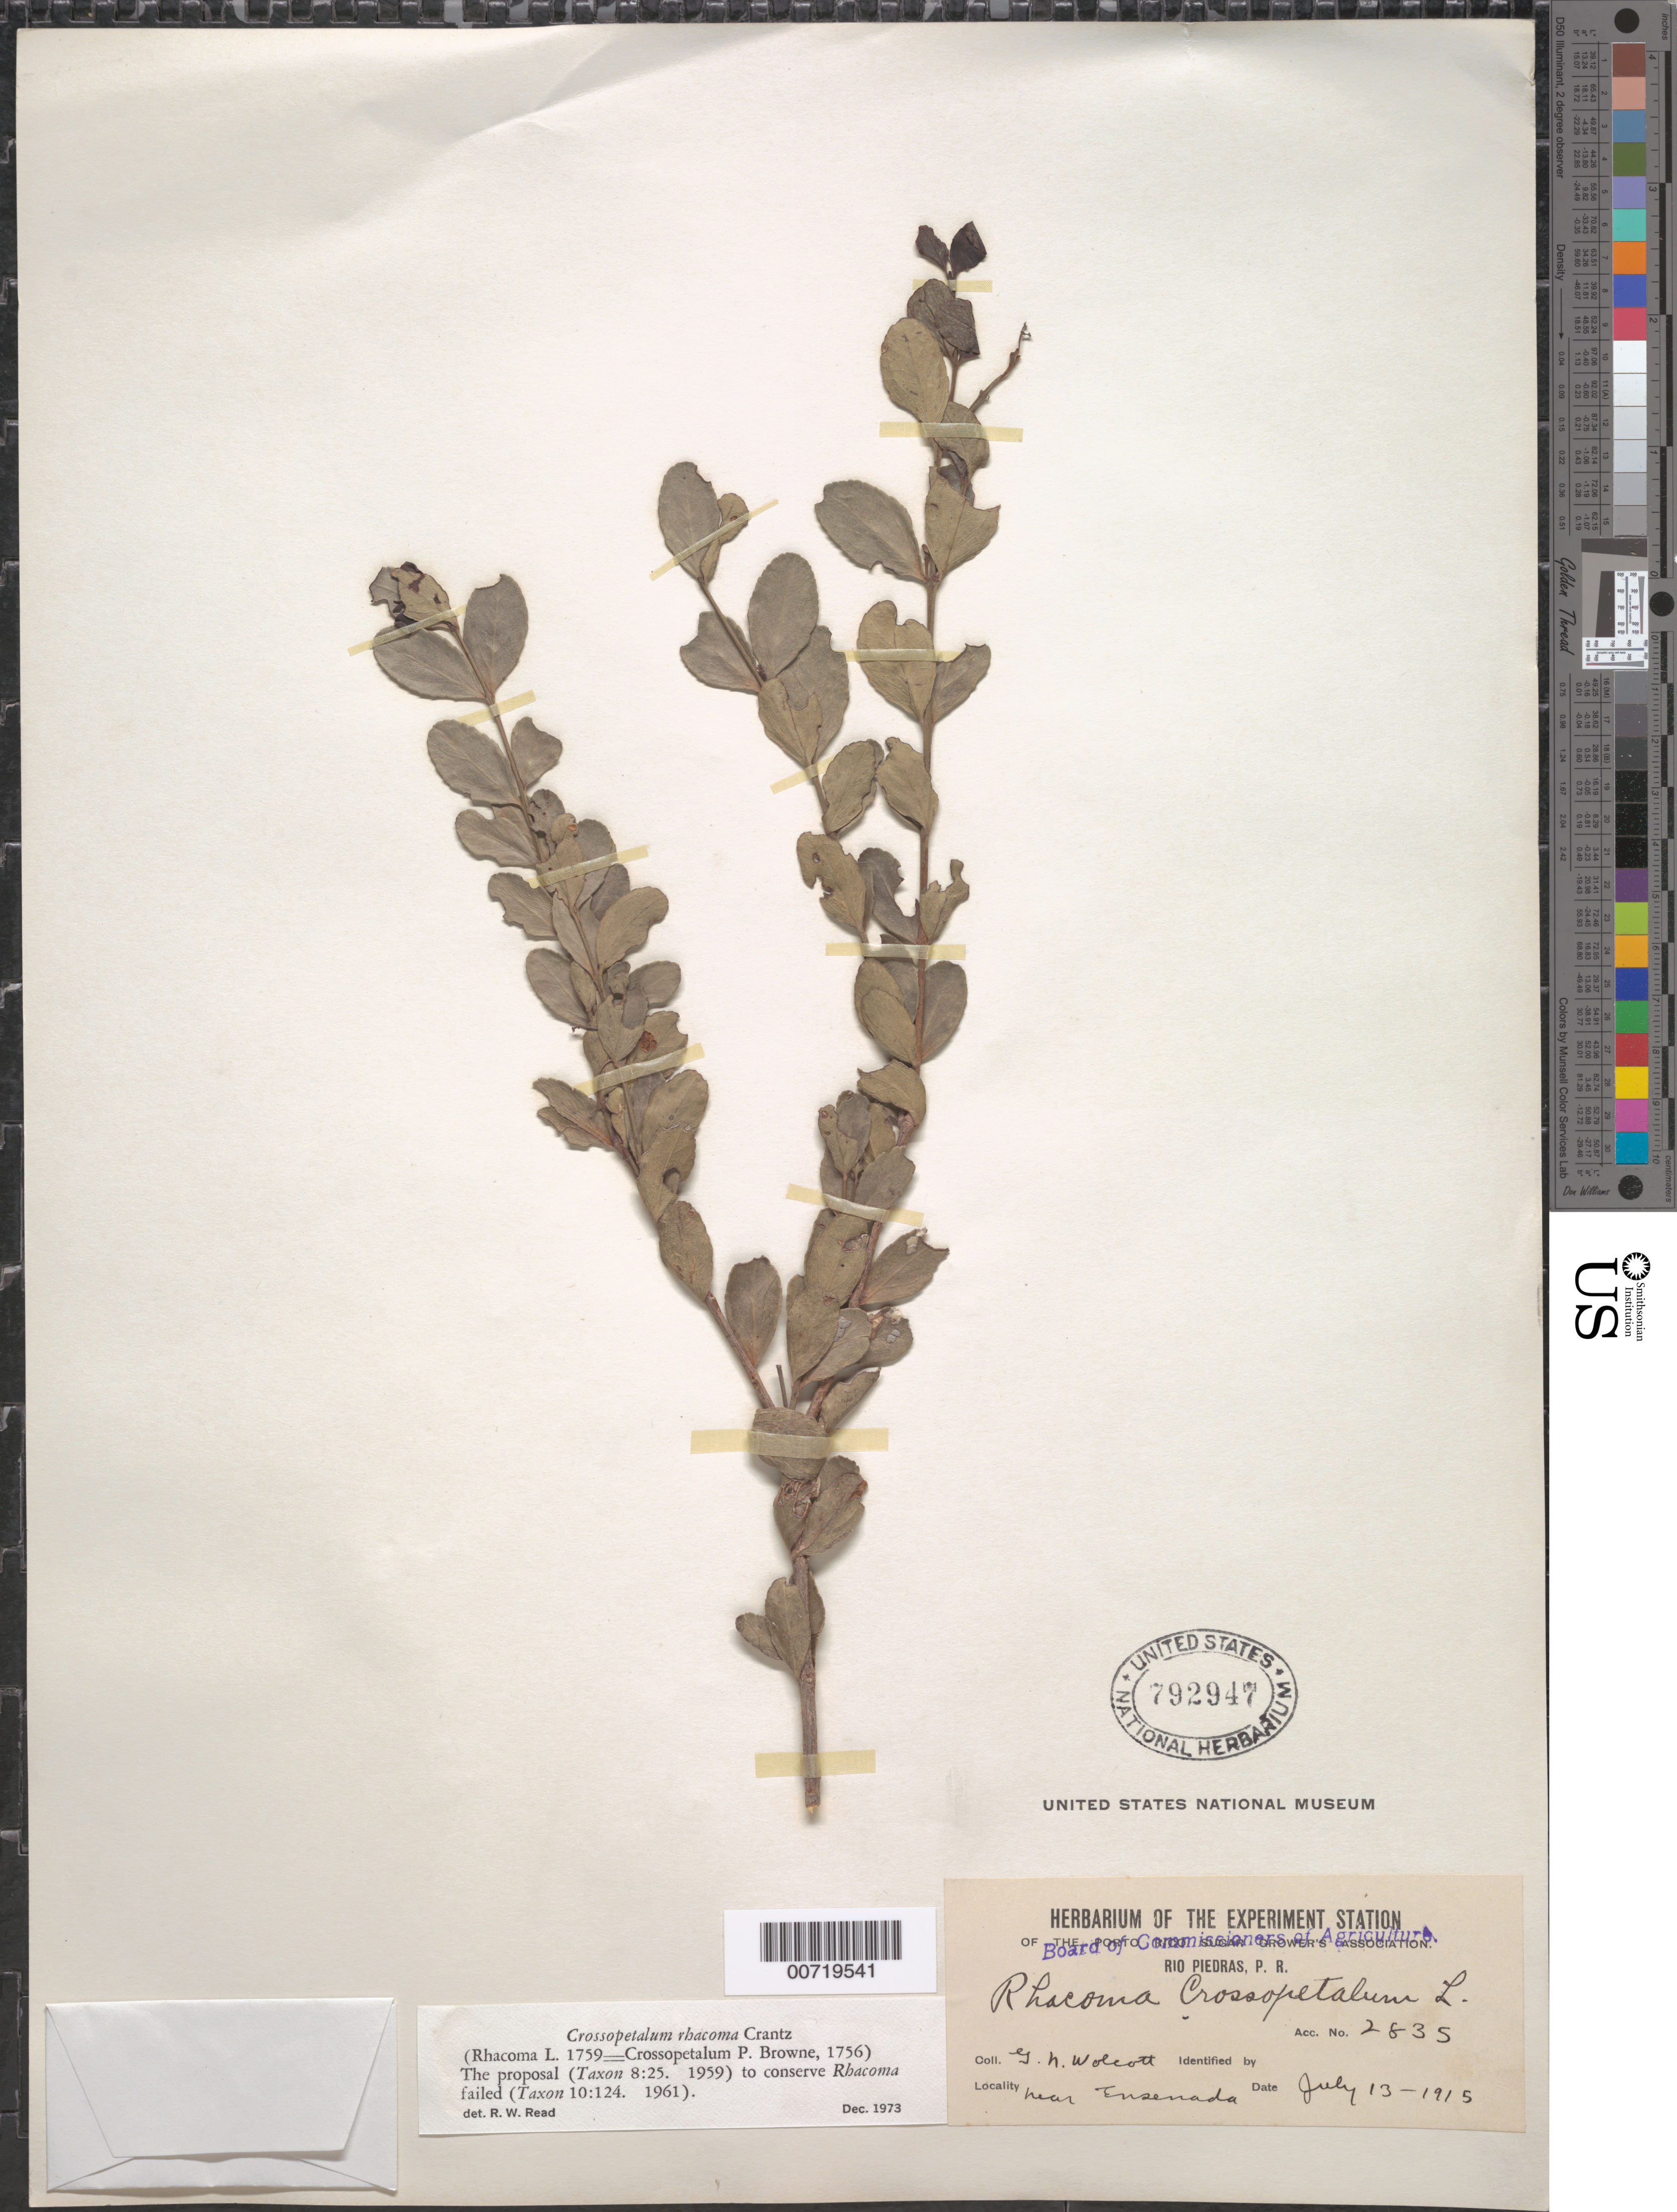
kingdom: Plantae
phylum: Tracheophyta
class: Magnoliopsida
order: Celastrales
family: Celastraceae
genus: Crossopetalum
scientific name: Crossopetalum rhacoma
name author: Crantz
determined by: Read, Robert W., (US), NMNH (UNITED STATES)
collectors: T. Wolcott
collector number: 2835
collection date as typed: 13 Jul 1915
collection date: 1915-07-13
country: Puerto Rico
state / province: Guánica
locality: Ensenada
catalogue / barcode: US 792947